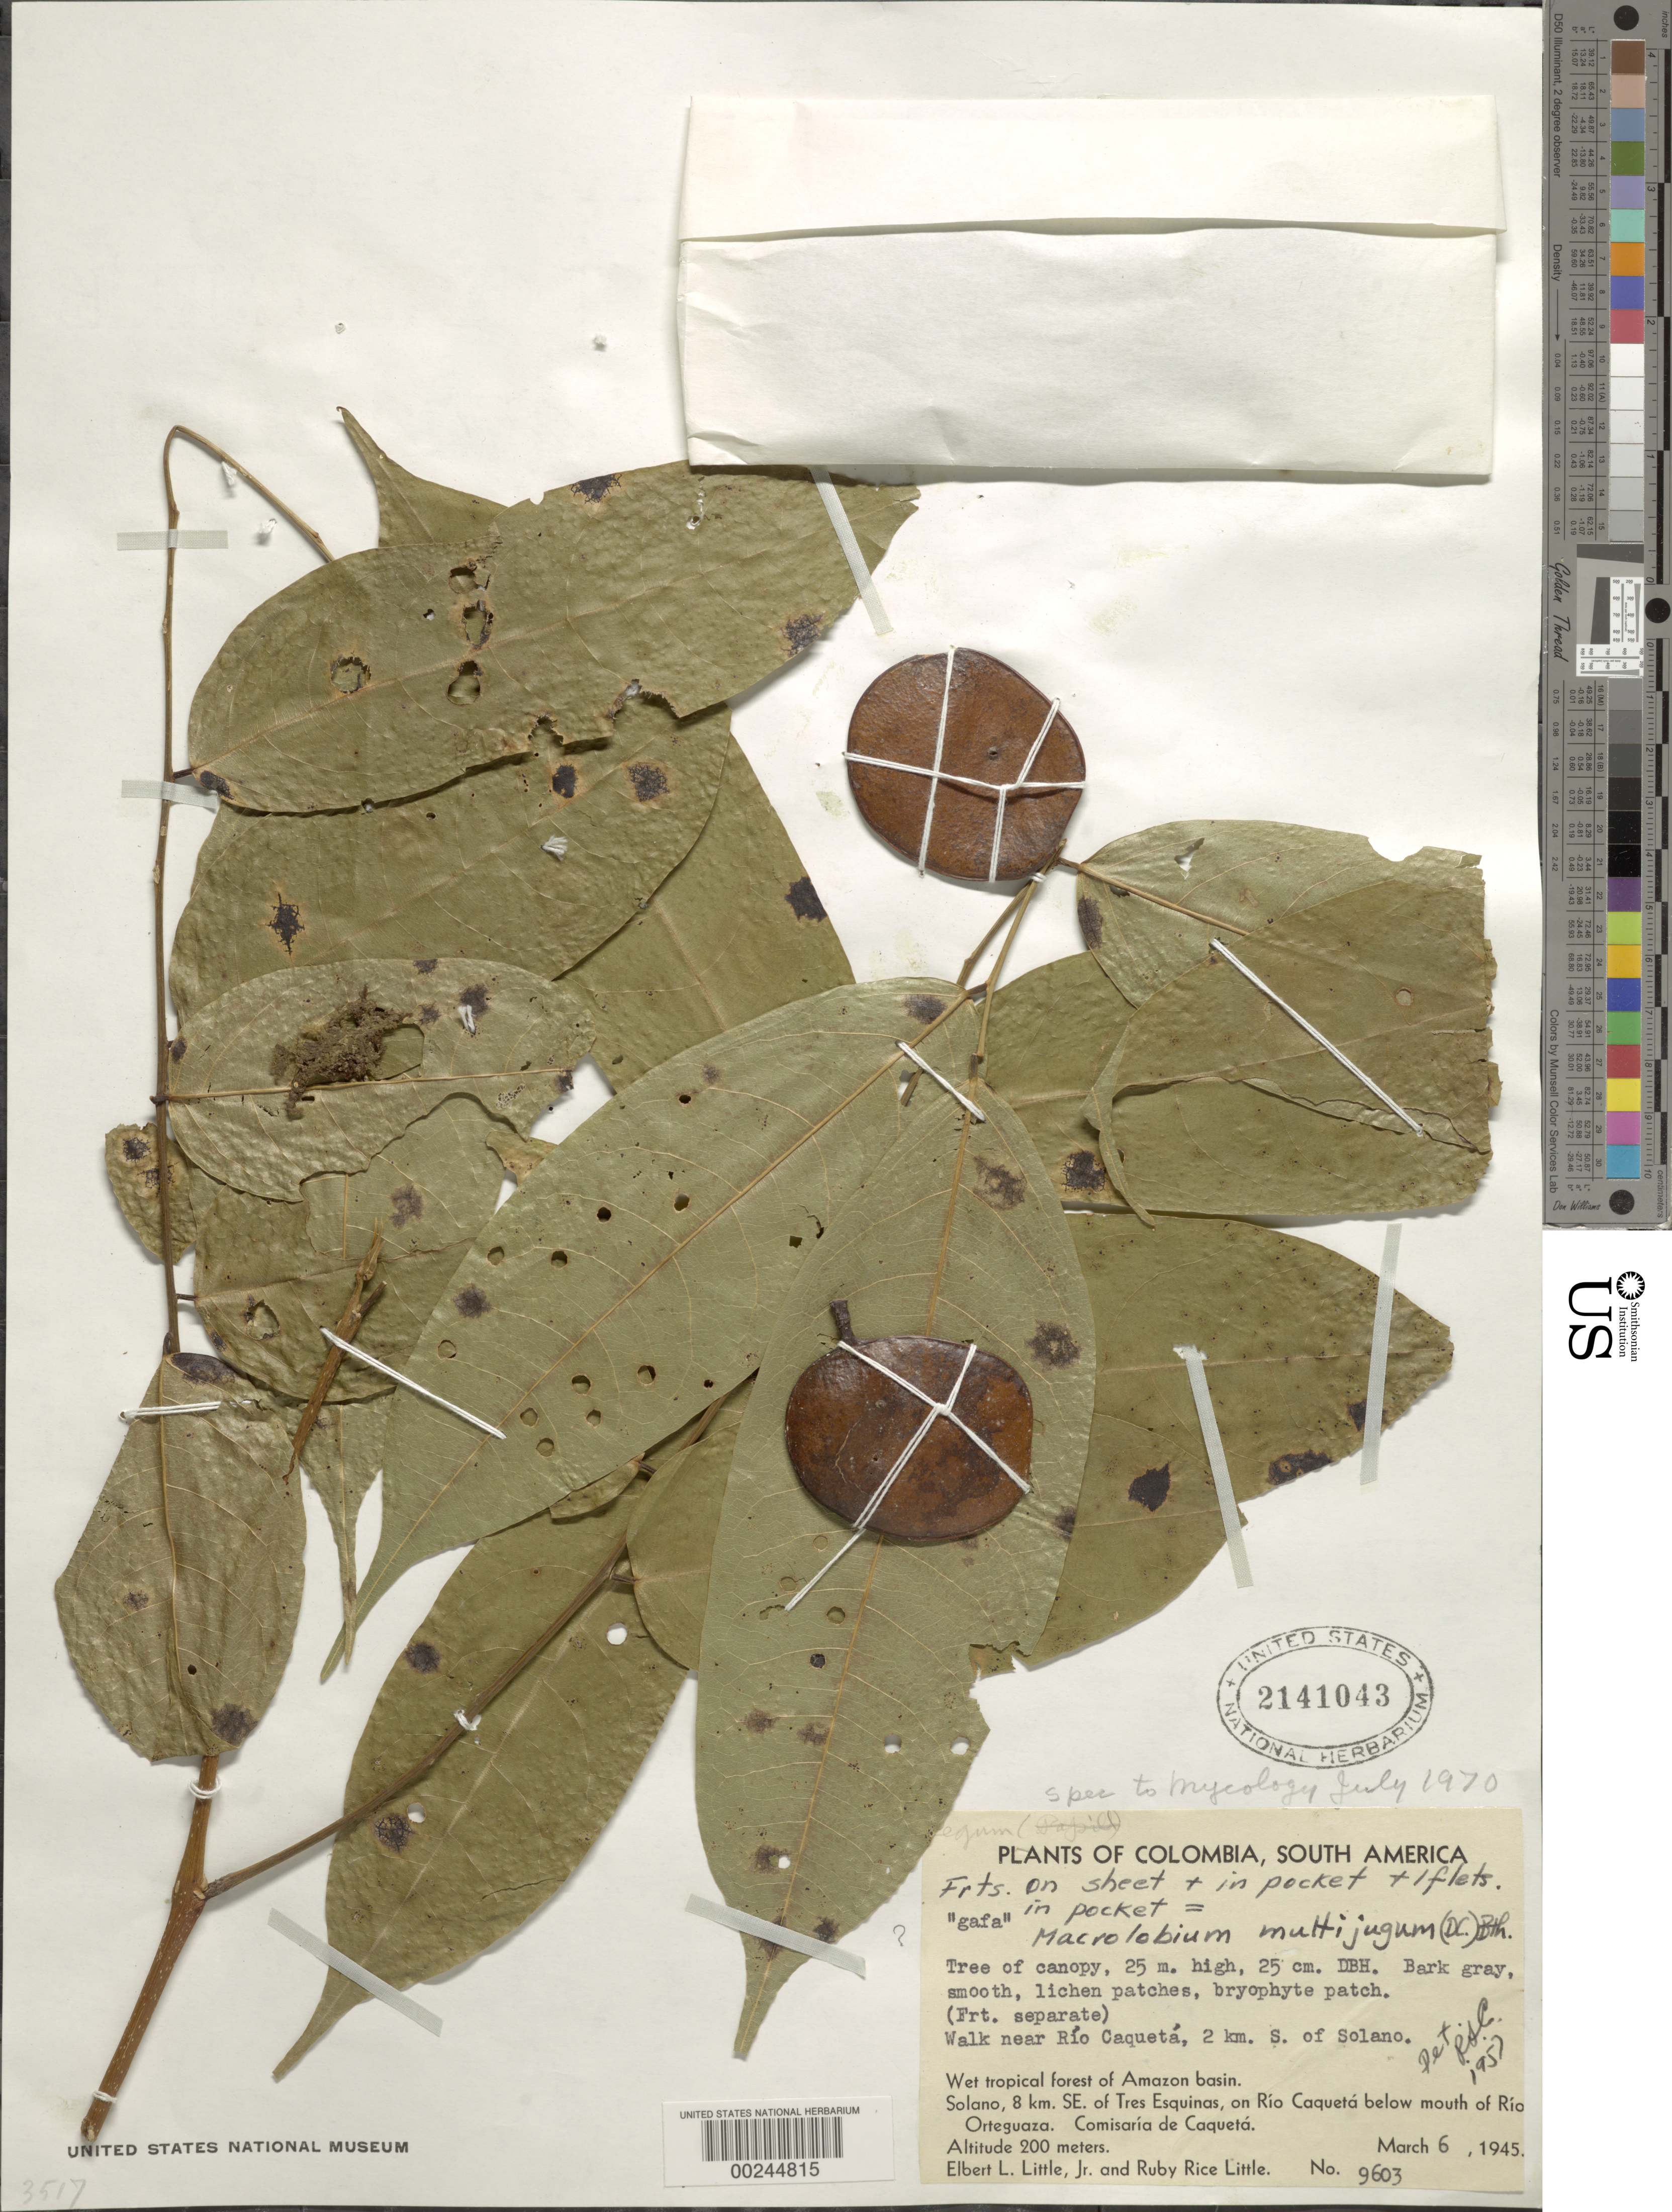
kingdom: Plantae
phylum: Tracheophyta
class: Magnoliopsida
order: Fabales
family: Fabaceae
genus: Macrolobium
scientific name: Macrolobium multijugum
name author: (DC.) Benth.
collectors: E. L. Little & R. R. Little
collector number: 9603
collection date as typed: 06 Mar 1945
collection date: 1945-03-06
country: Colombia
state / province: Caquetá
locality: Walk near Rio Caqueta, 2 km S of Solano, 8 km SE of Tres Esquinas, on Rio Caqueta below mouth of Rio Ortequaza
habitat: Wet tropical forest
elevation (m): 200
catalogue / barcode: US 2141043